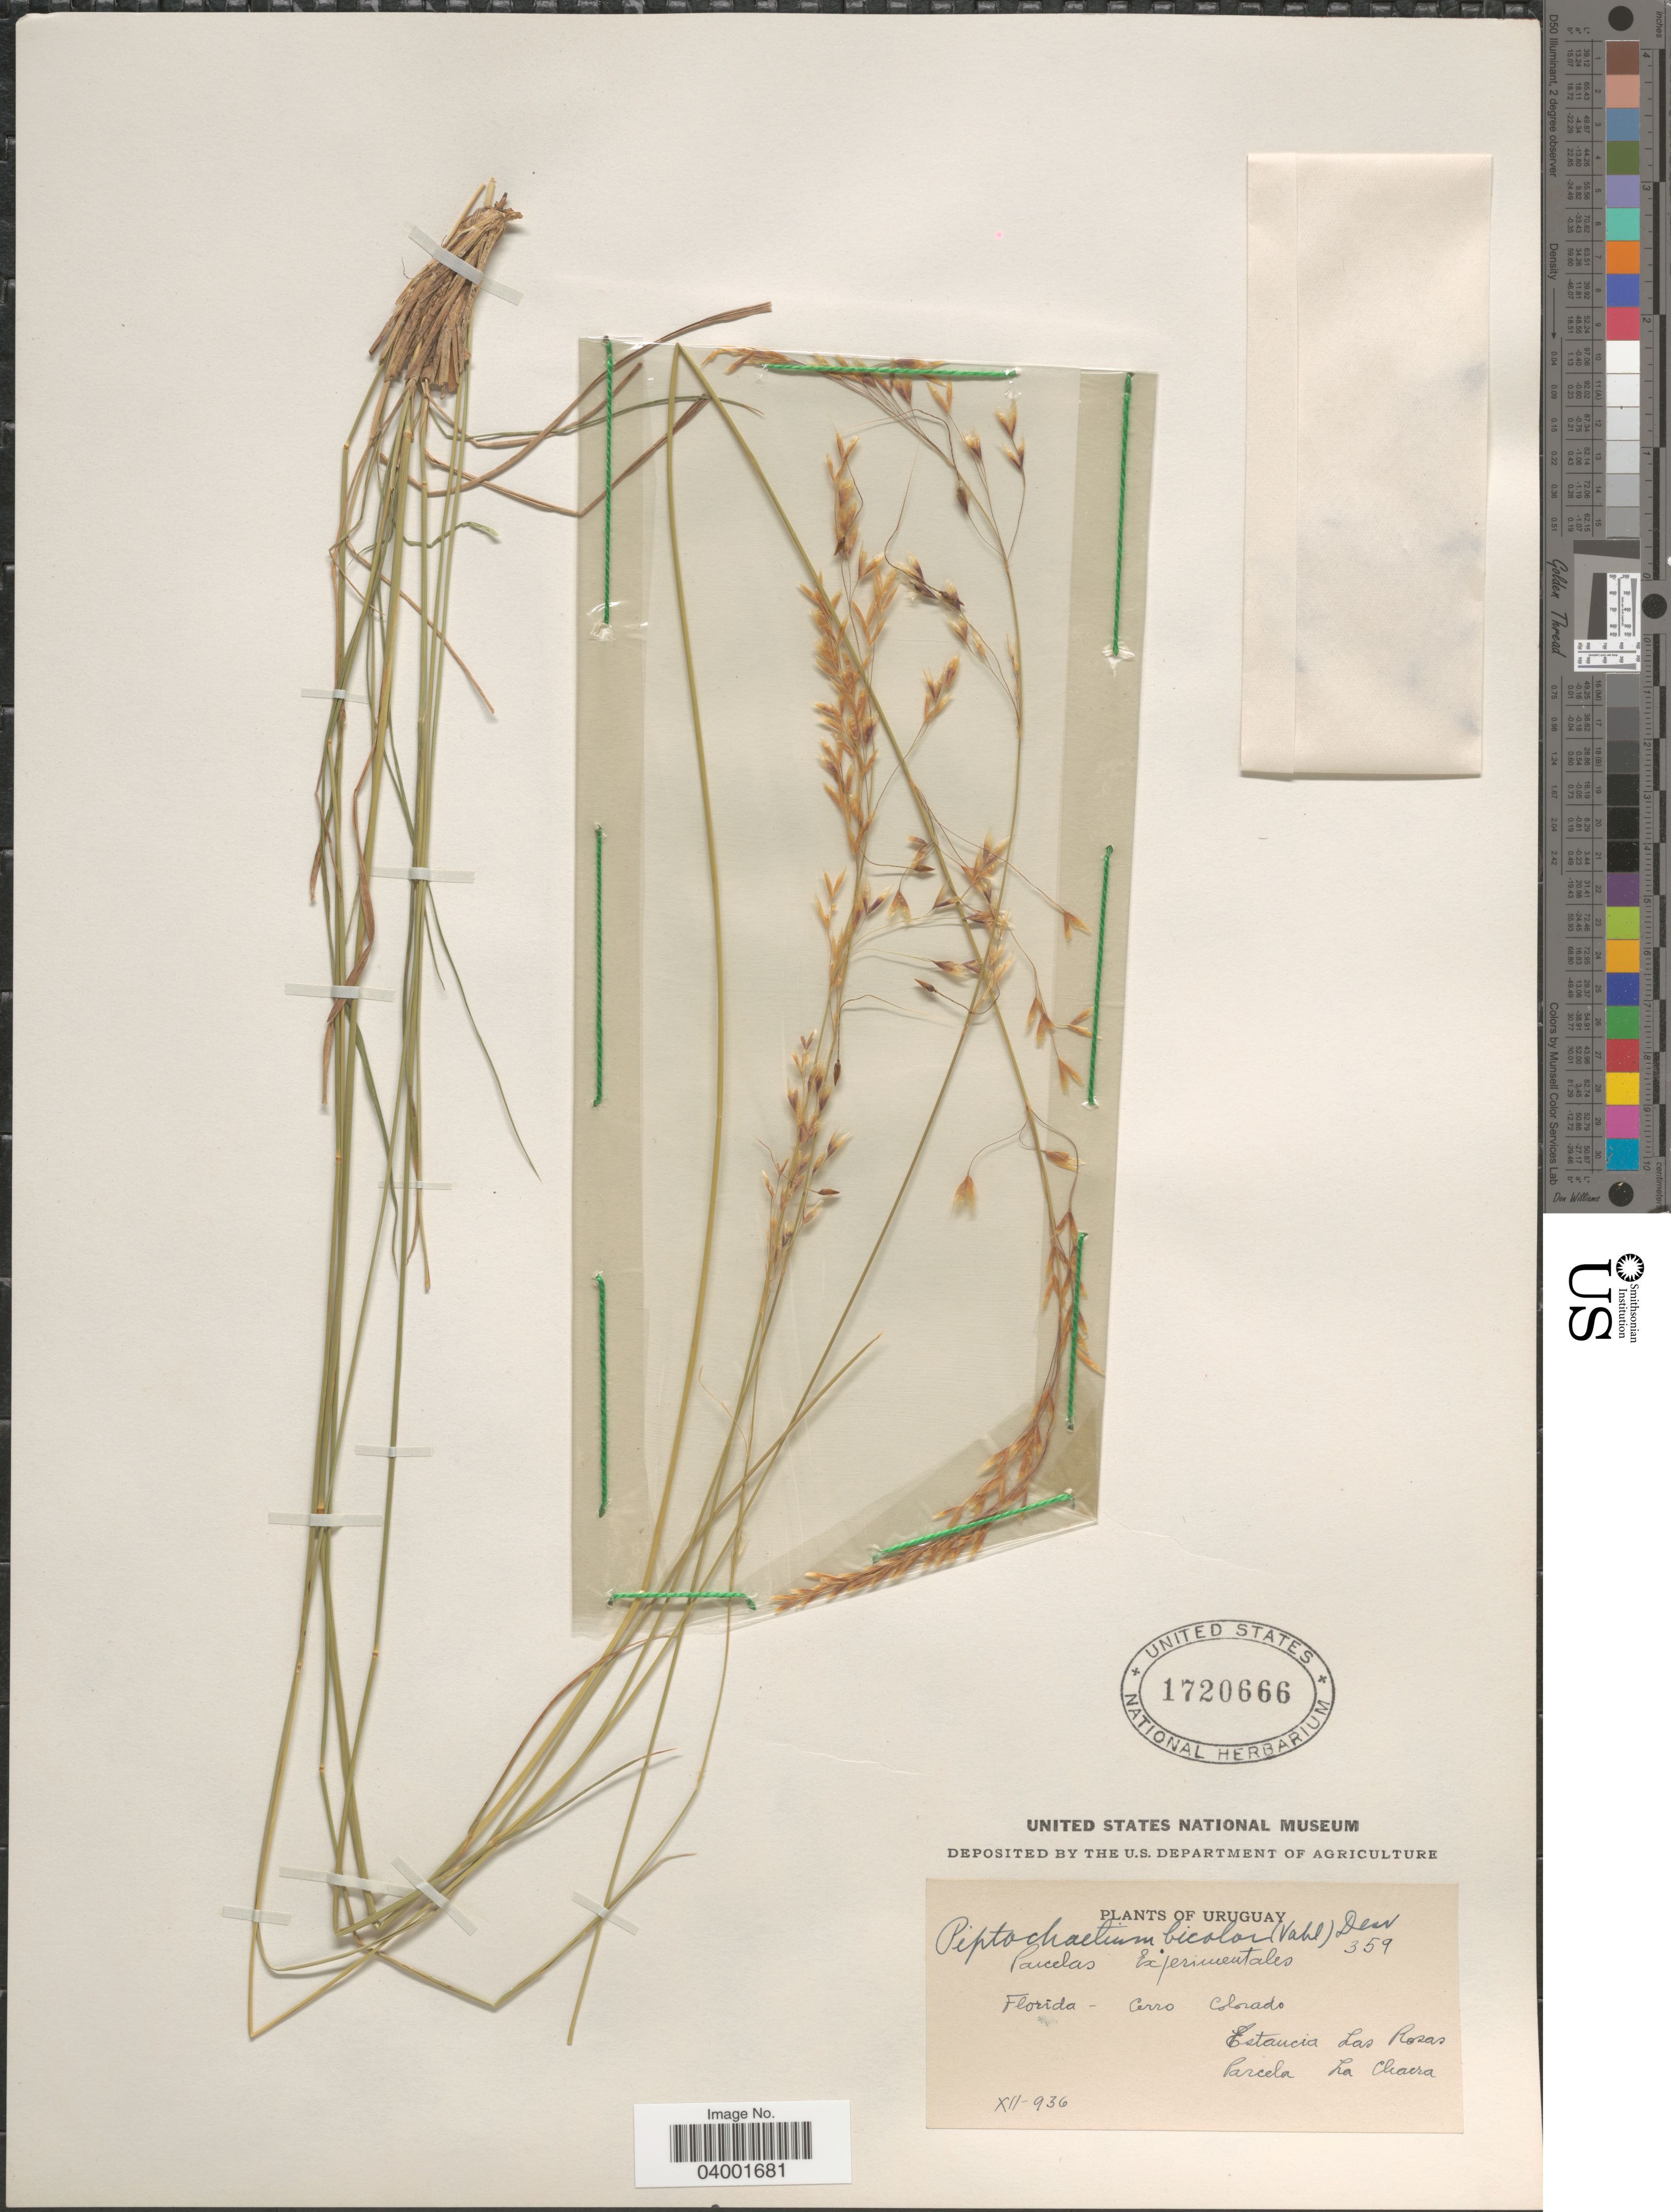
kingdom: Plantae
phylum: Tracheophyta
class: Liliopsida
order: Poales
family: Poaceae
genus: Piptochaetium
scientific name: Piptochaetium bicolor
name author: (Vahl) É. Desv.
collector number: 395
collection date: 1936-12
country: Uruguay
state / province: Florida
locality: Cerro Colorado. Estancia Las Rosas. Parcela La Chaera.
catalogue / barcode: US 1720666